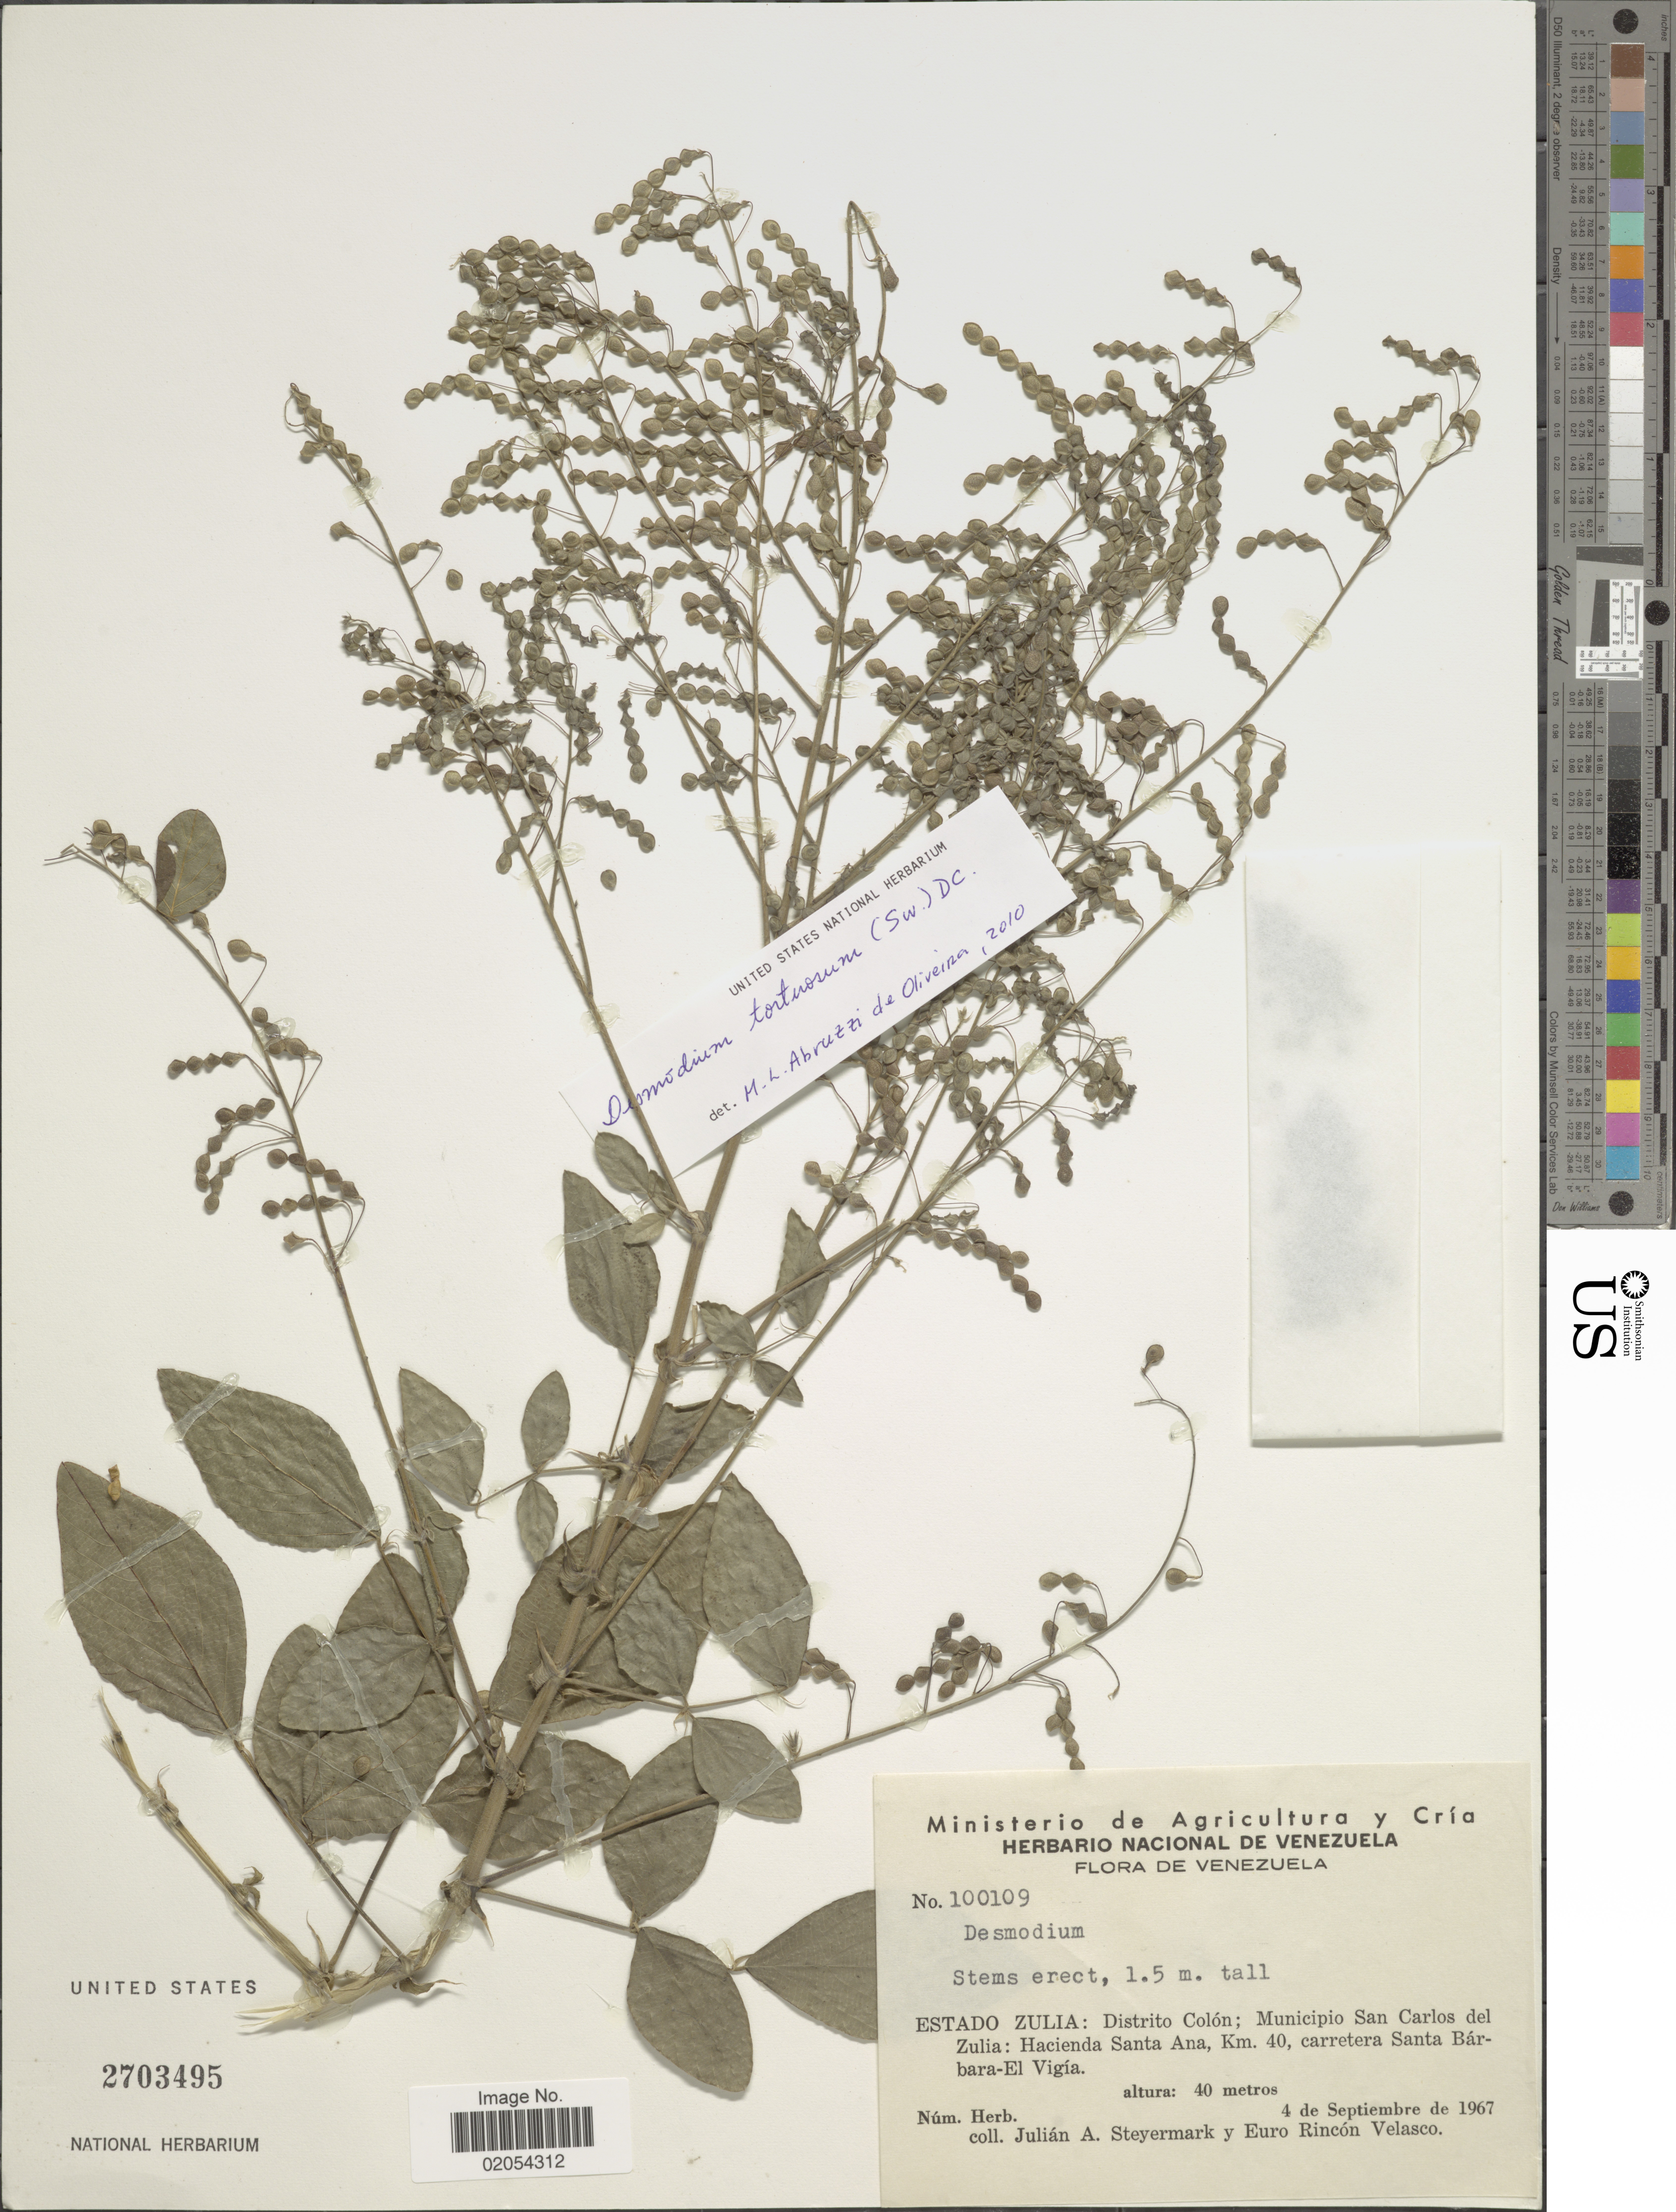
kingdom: Plantae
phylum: Tracheophyta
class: Magnoliopsida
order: Fabales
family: Fabaceae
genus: Desmodium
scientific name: Desmodium sp.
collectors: J. Steyermark & E. Velasco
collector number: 100109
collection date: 1967-09-04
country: Venezuela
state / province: Zulia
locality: Estado Zulia: Distrito Colon: Municipio San Carlos del Ziulia: Hacienda Santa Ana, Km 40, carretera Santa Barbara-E; Vigia.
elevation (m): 40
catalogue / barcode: US 2703495